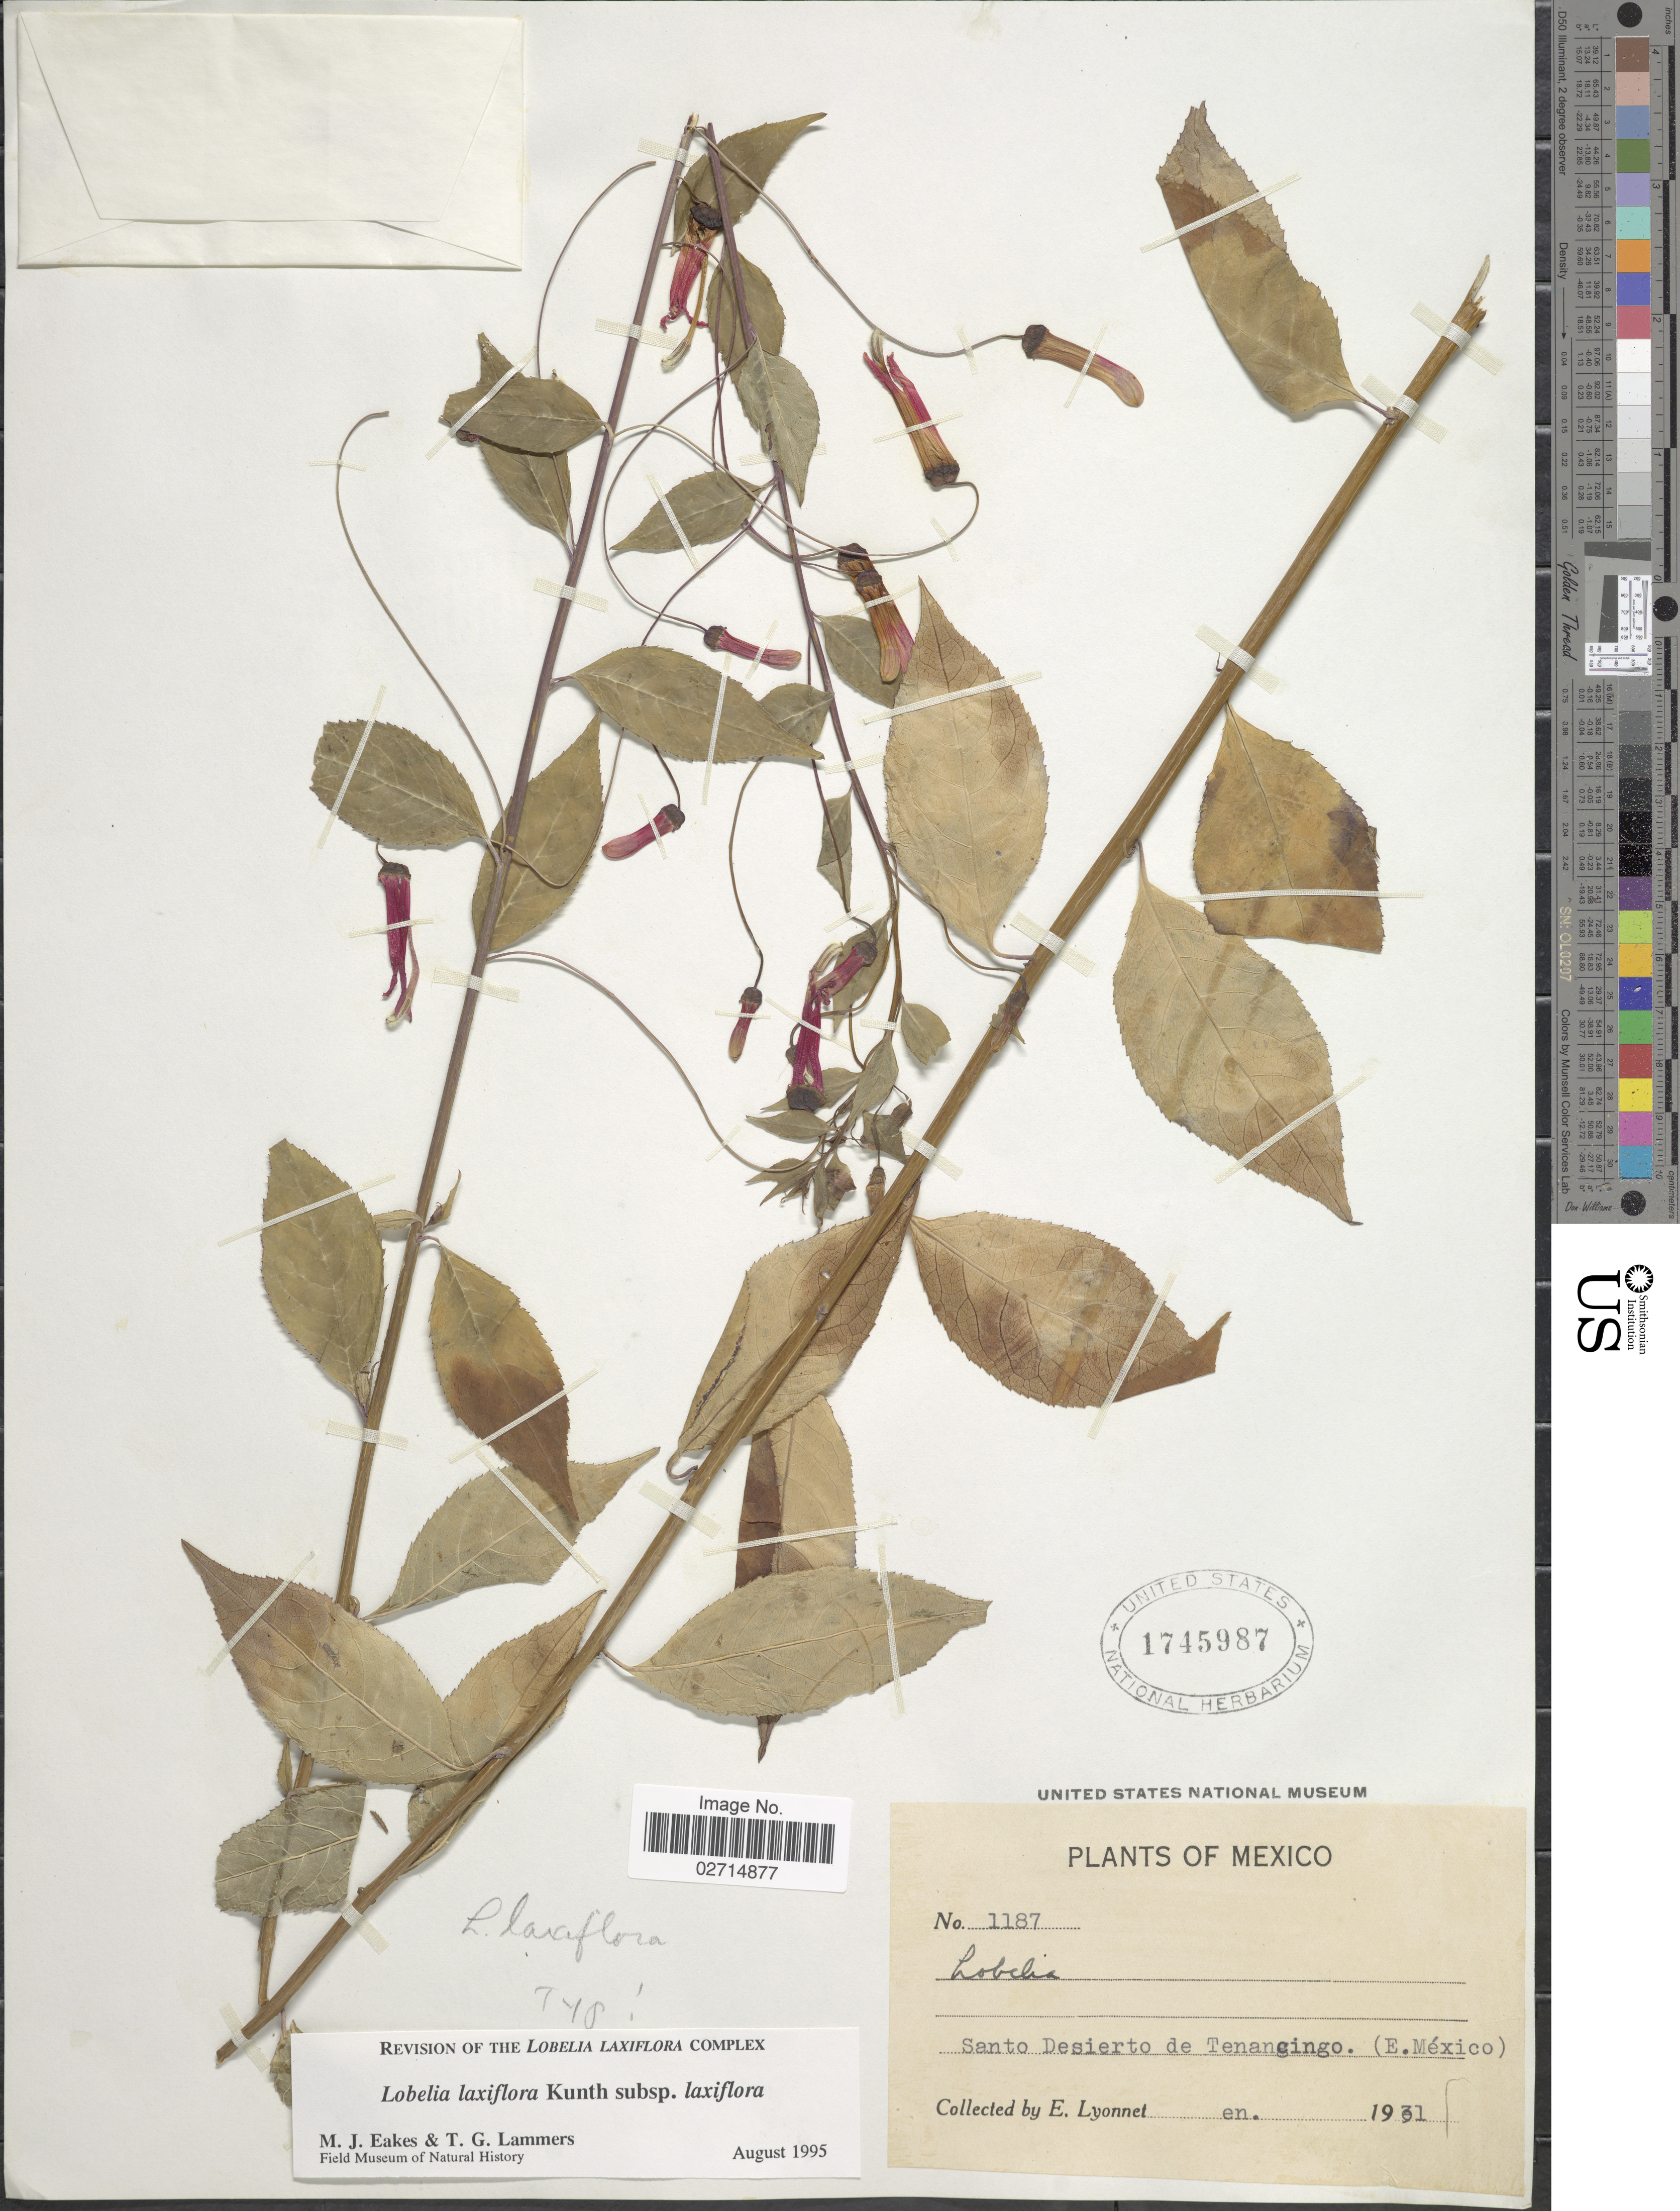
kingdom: Plantae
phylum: Tracheophyta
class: Magnoliopsida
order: Asterales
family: Campanulaceae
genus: Lobelia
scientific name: Lobelia laxiflora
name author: Kunth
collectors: E. Lyonnet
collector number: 1187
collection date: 1931-01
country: Mexico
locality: Santo Desierto de Tenancingo (E. Mexico)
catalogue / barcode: US 1745987